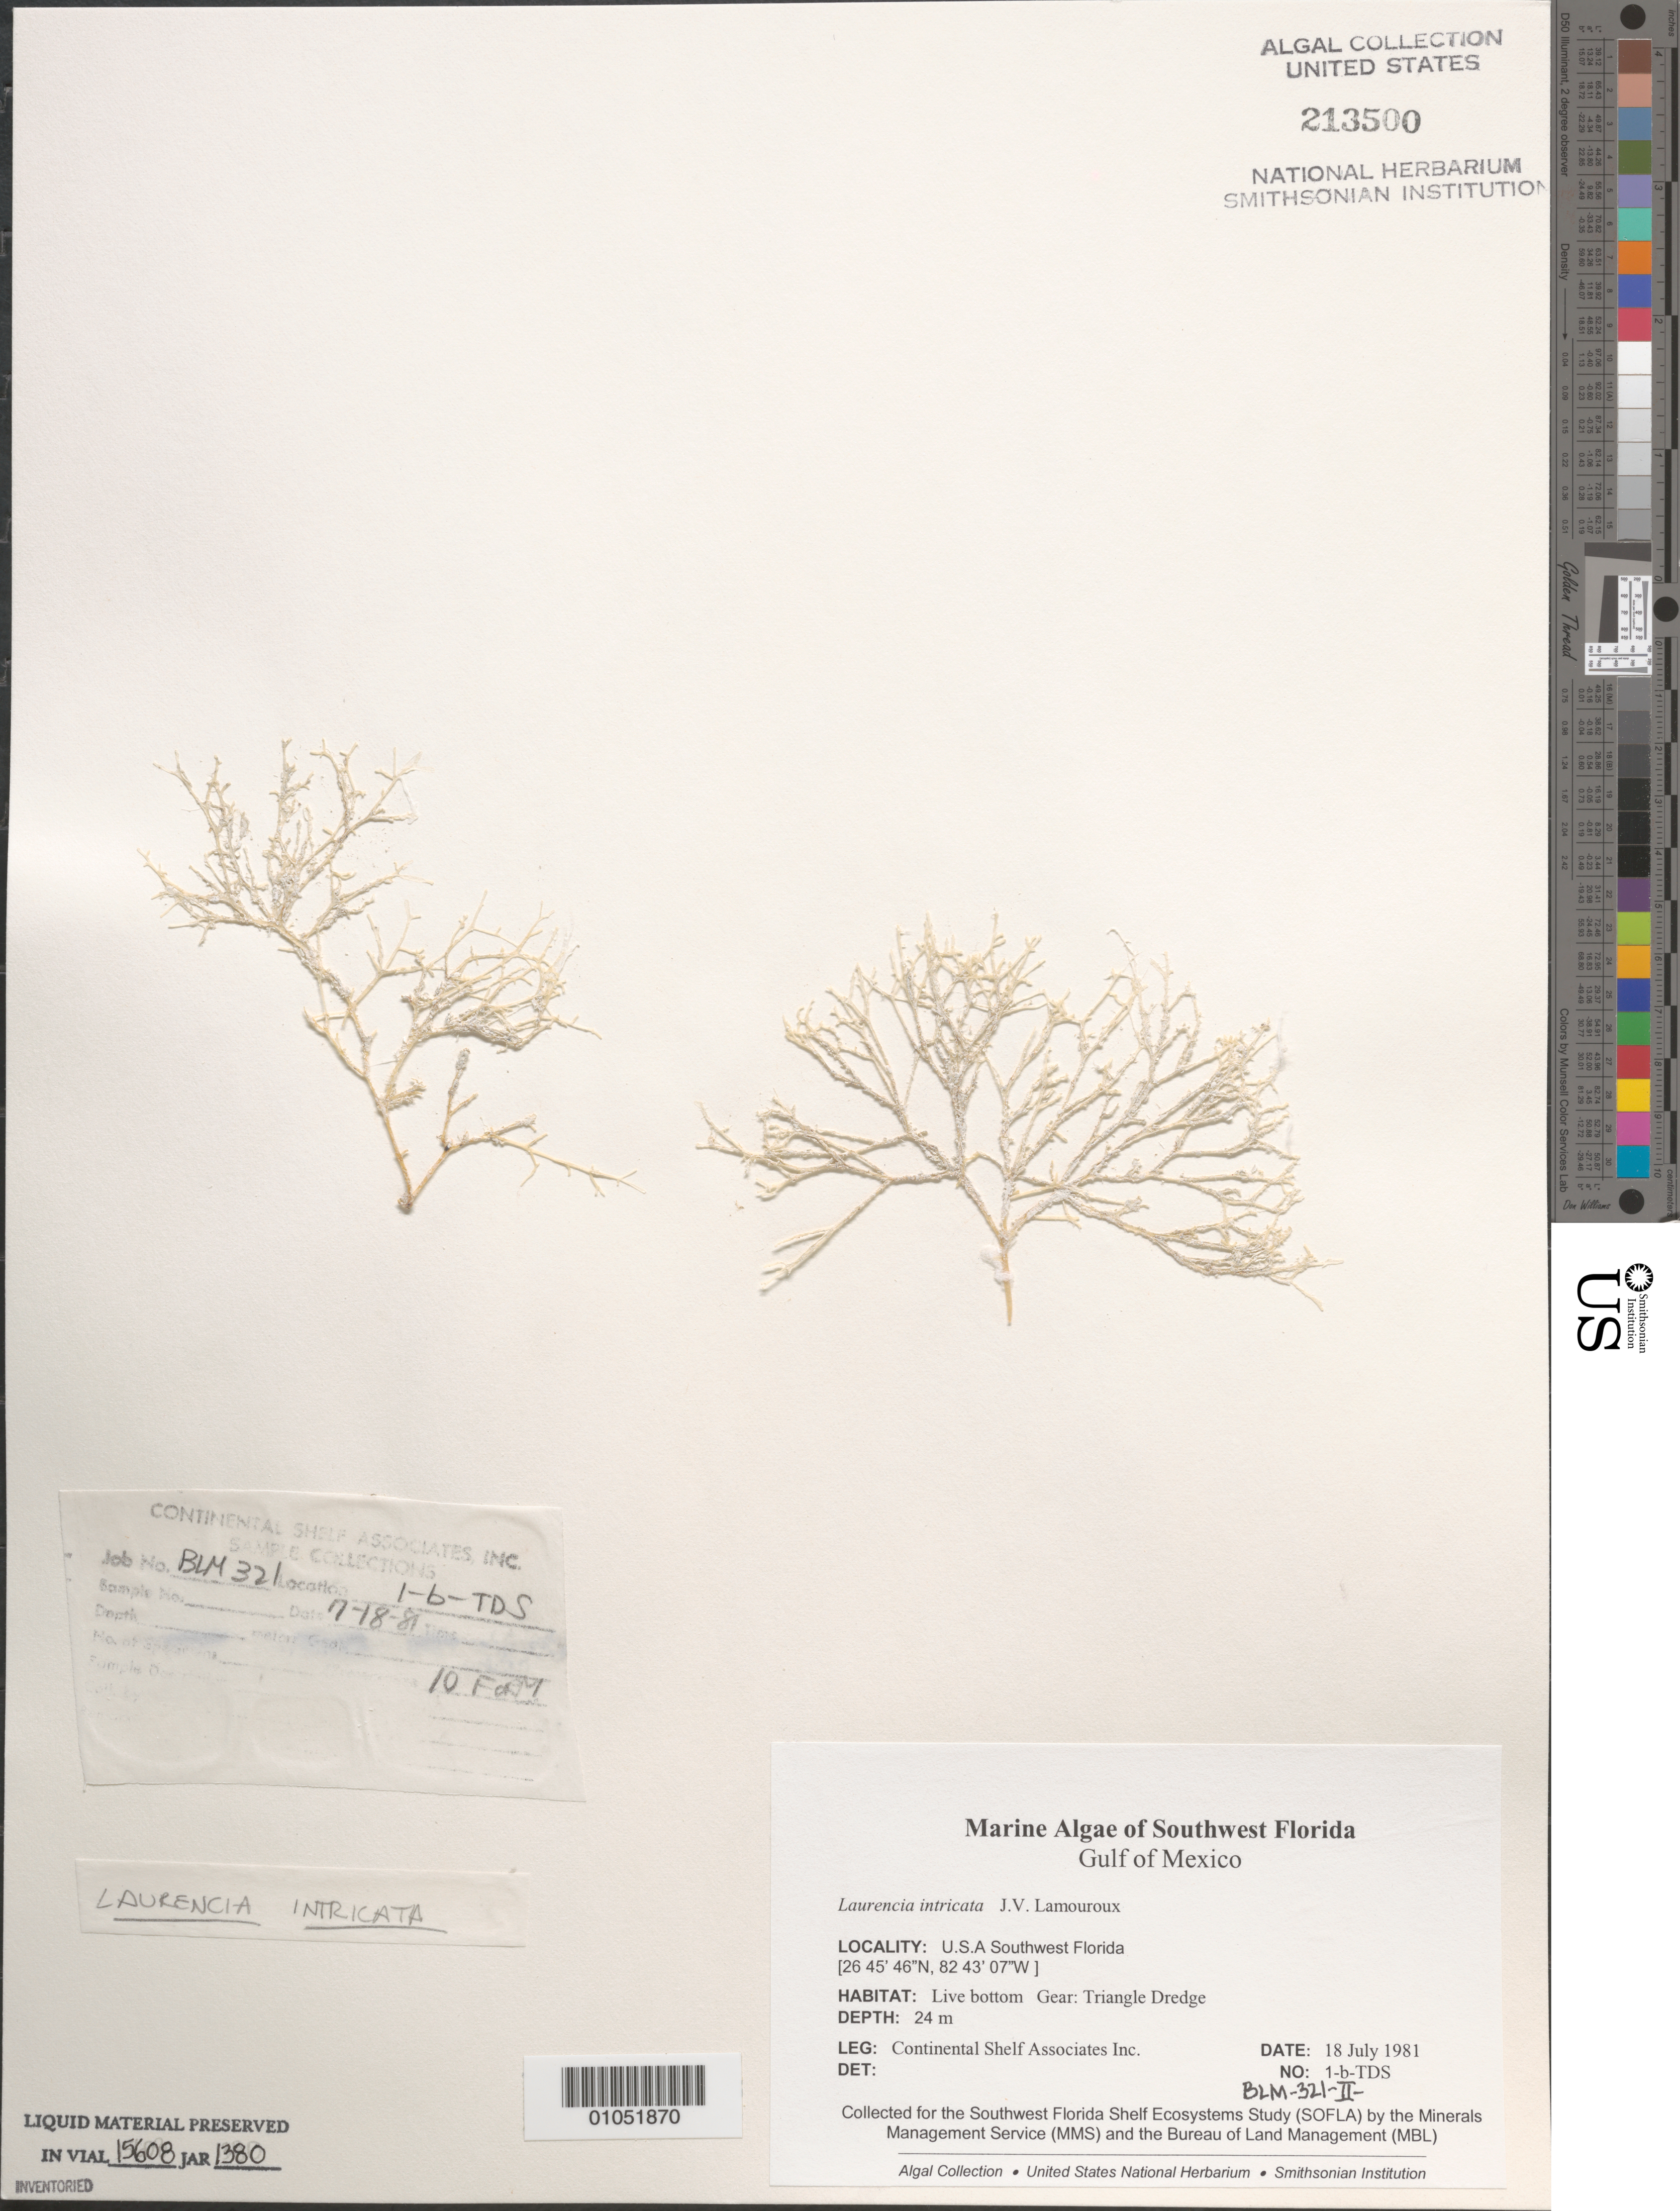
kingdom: Plantae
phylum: Rhodophyta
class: Florideophyceae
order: Ceramiales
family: Rhodomelaceae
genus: Laurencia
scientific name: Laurencia intricata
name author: J.V.Lamouroux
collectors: Continental Shelf Associates for the MMS/BLM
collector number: BLM-321-II-1-B-TDS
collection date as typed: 18 Jul 1981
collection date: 1981-07-18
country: United States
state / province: Florida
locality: Gulf of Mexico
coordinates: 26 45'46"N, 82 43'07"W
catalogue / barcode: US 213500